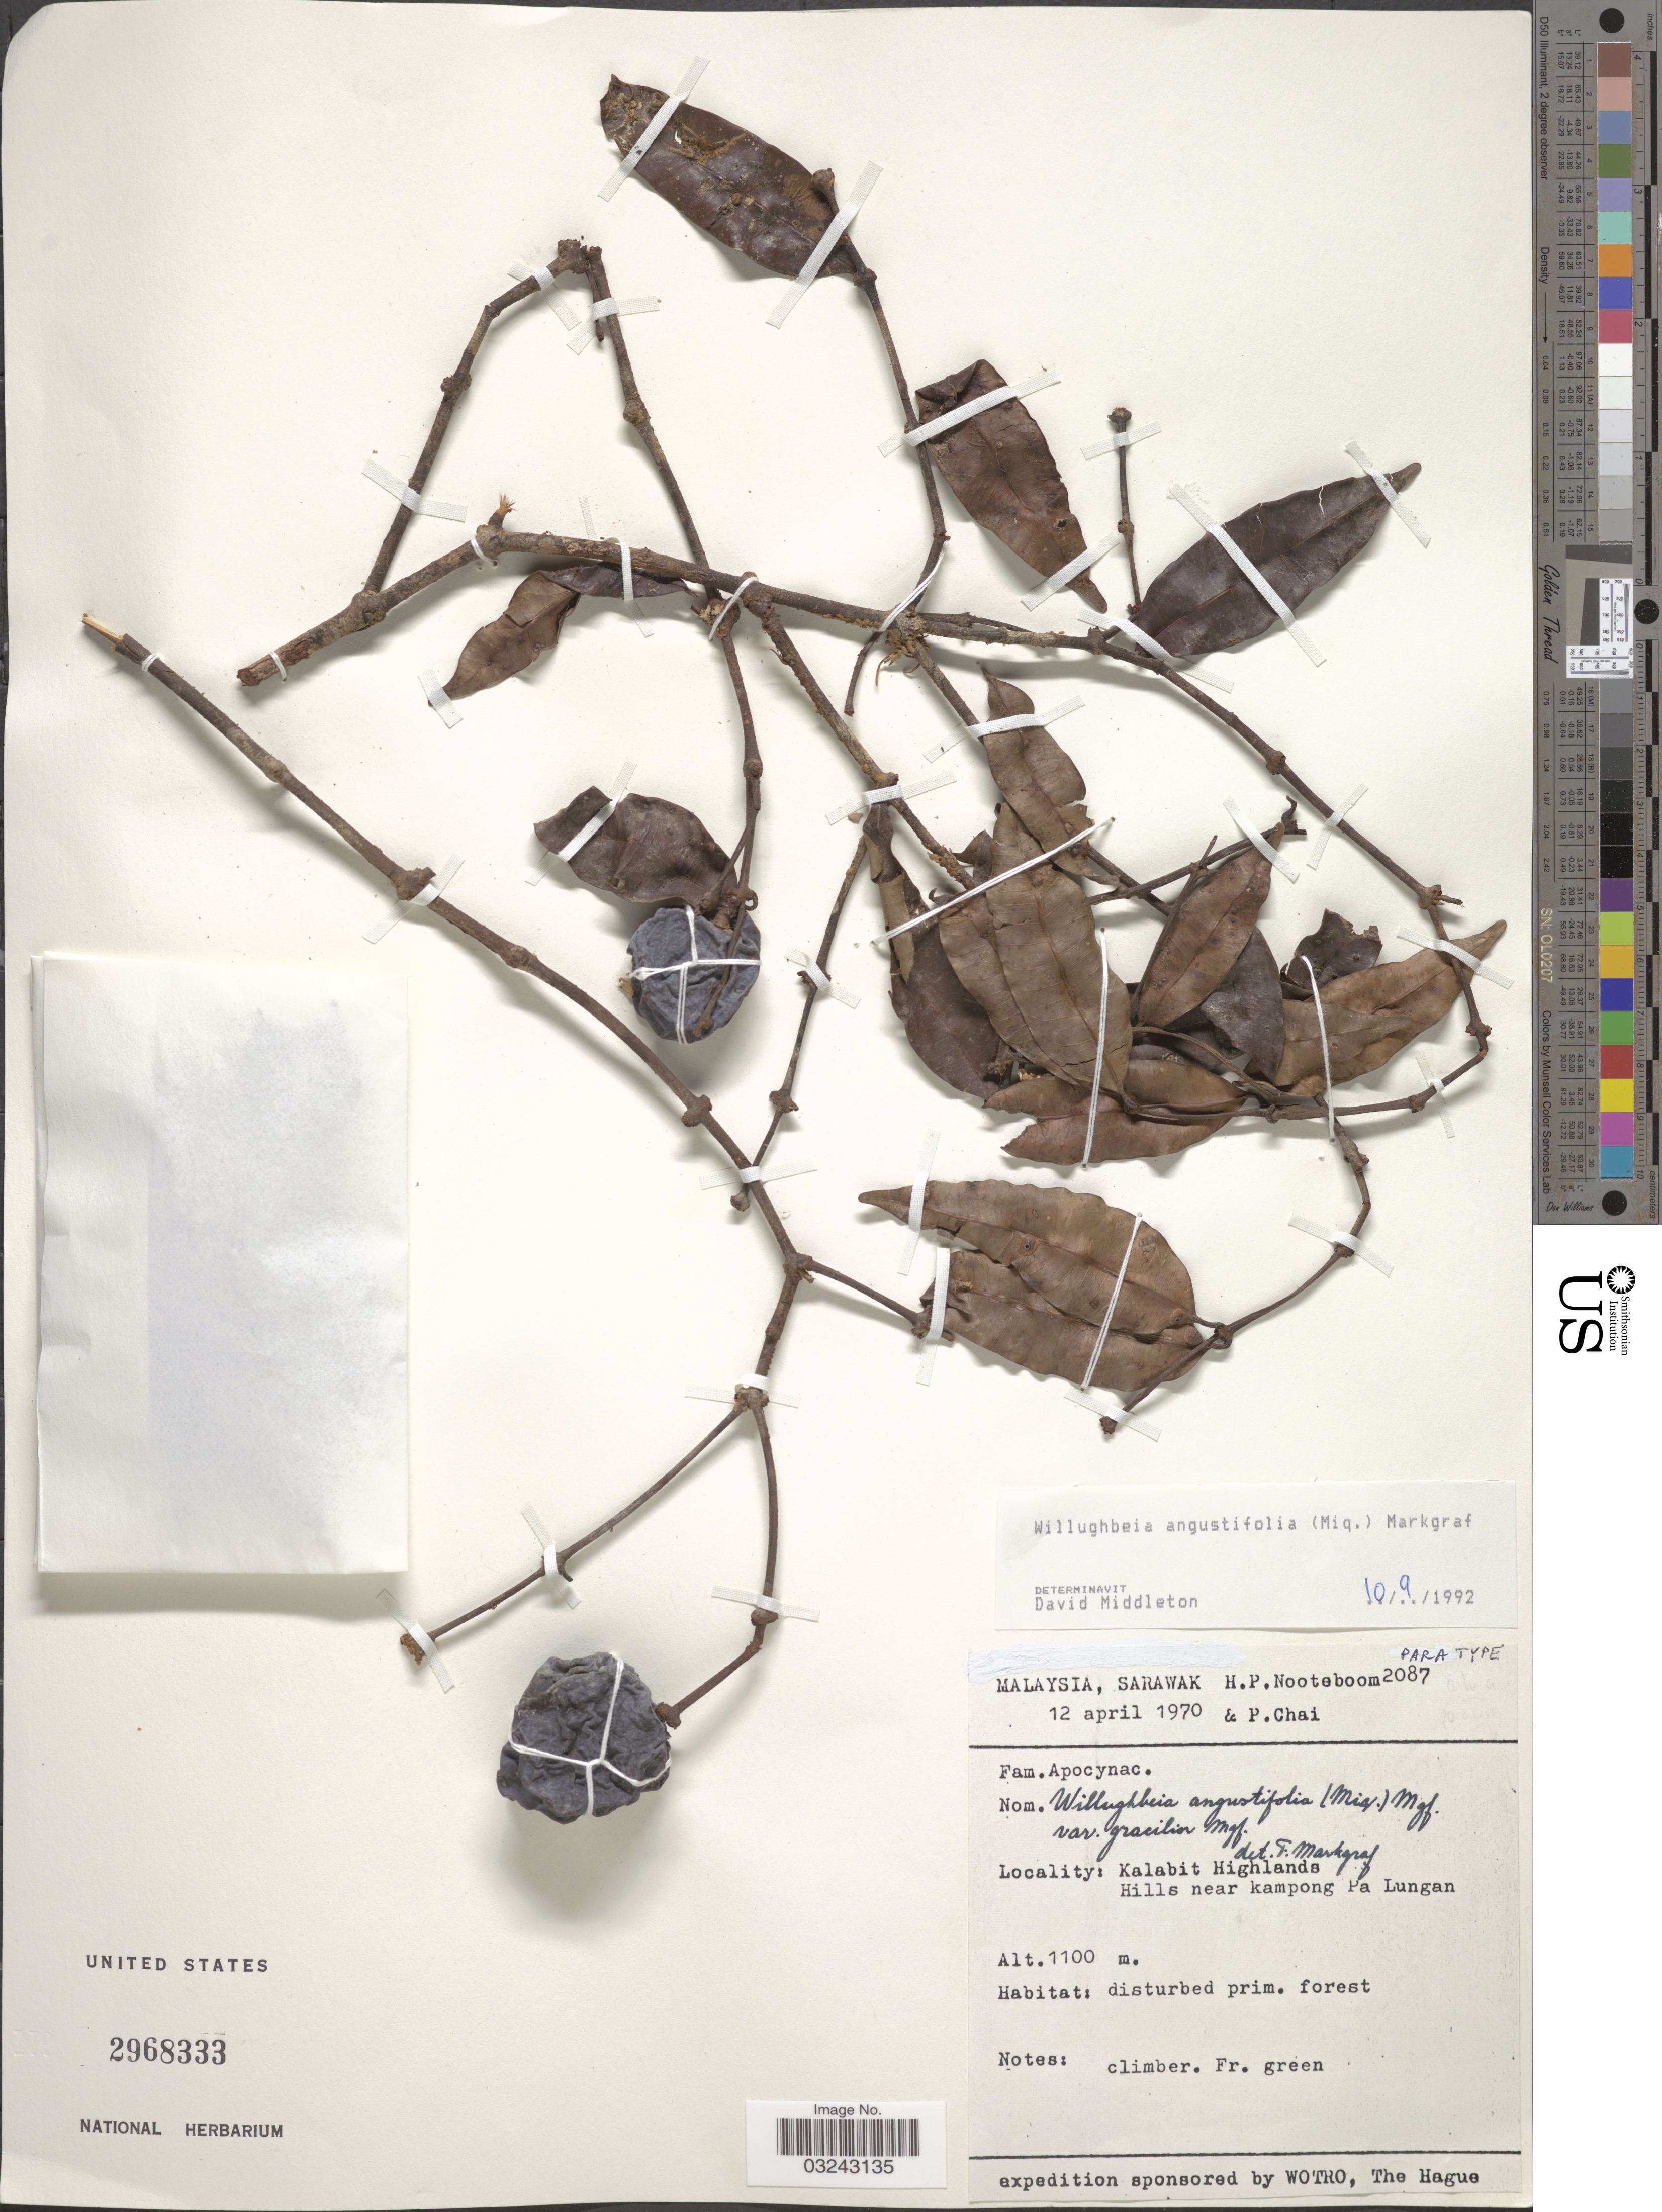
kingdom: Plantae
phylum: Tracheophyta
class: Magnoliopsida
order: Gentianales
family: Apocynaceae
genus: Willughbeia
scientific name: Willughbeia angustifolia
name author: (Miq.) Markgr.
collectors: H. P. Nooteboom & P. Chai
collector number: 2087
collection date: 1970-04-12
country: Malaysia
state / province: Sarawak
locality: Kalabit Highlands, Hills near kampong Pa Lungan.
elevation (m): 1100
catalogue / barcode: US 2968333